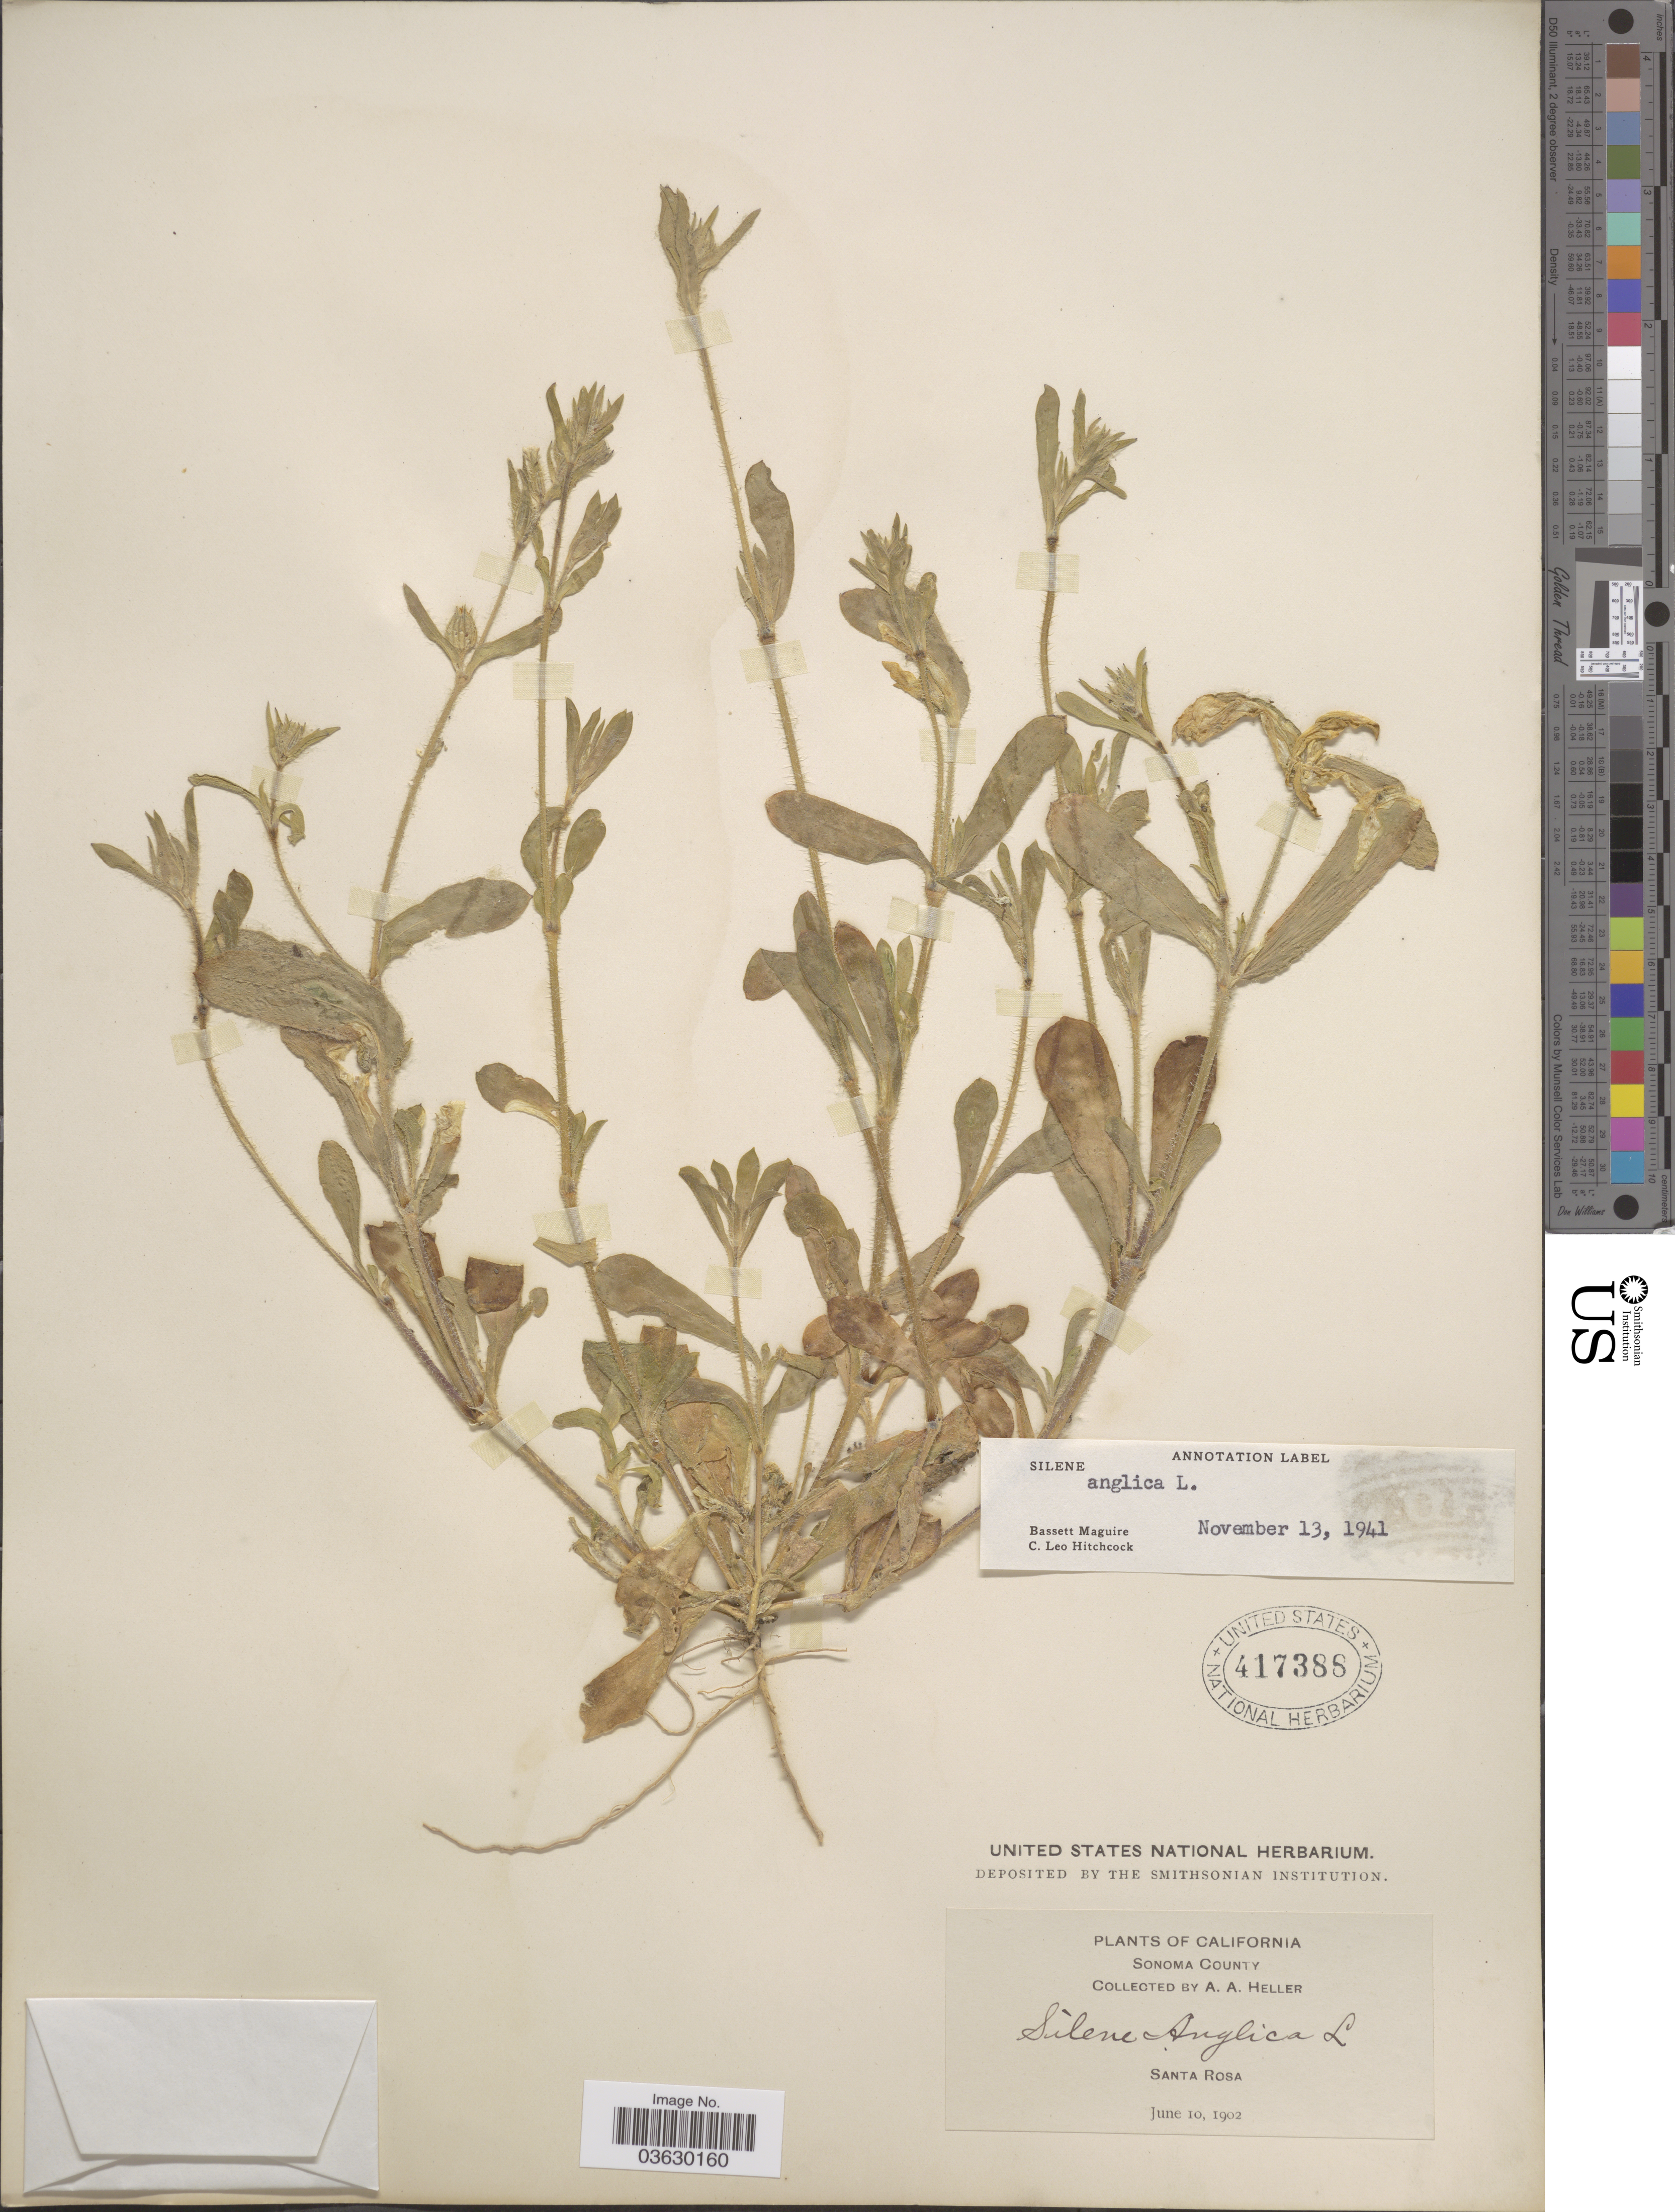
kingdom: Plantae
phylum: Tracheophyta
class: Magnoliopsida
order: Caryophyllales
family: Caryophyllaceae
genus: Silene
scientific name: Silene anglica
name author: L.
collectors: A. A. Heller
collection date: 1902-06-10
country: United States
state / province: California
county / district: Sonoma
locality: Sonoma County. Santa Rosa.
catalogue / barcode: US 417388